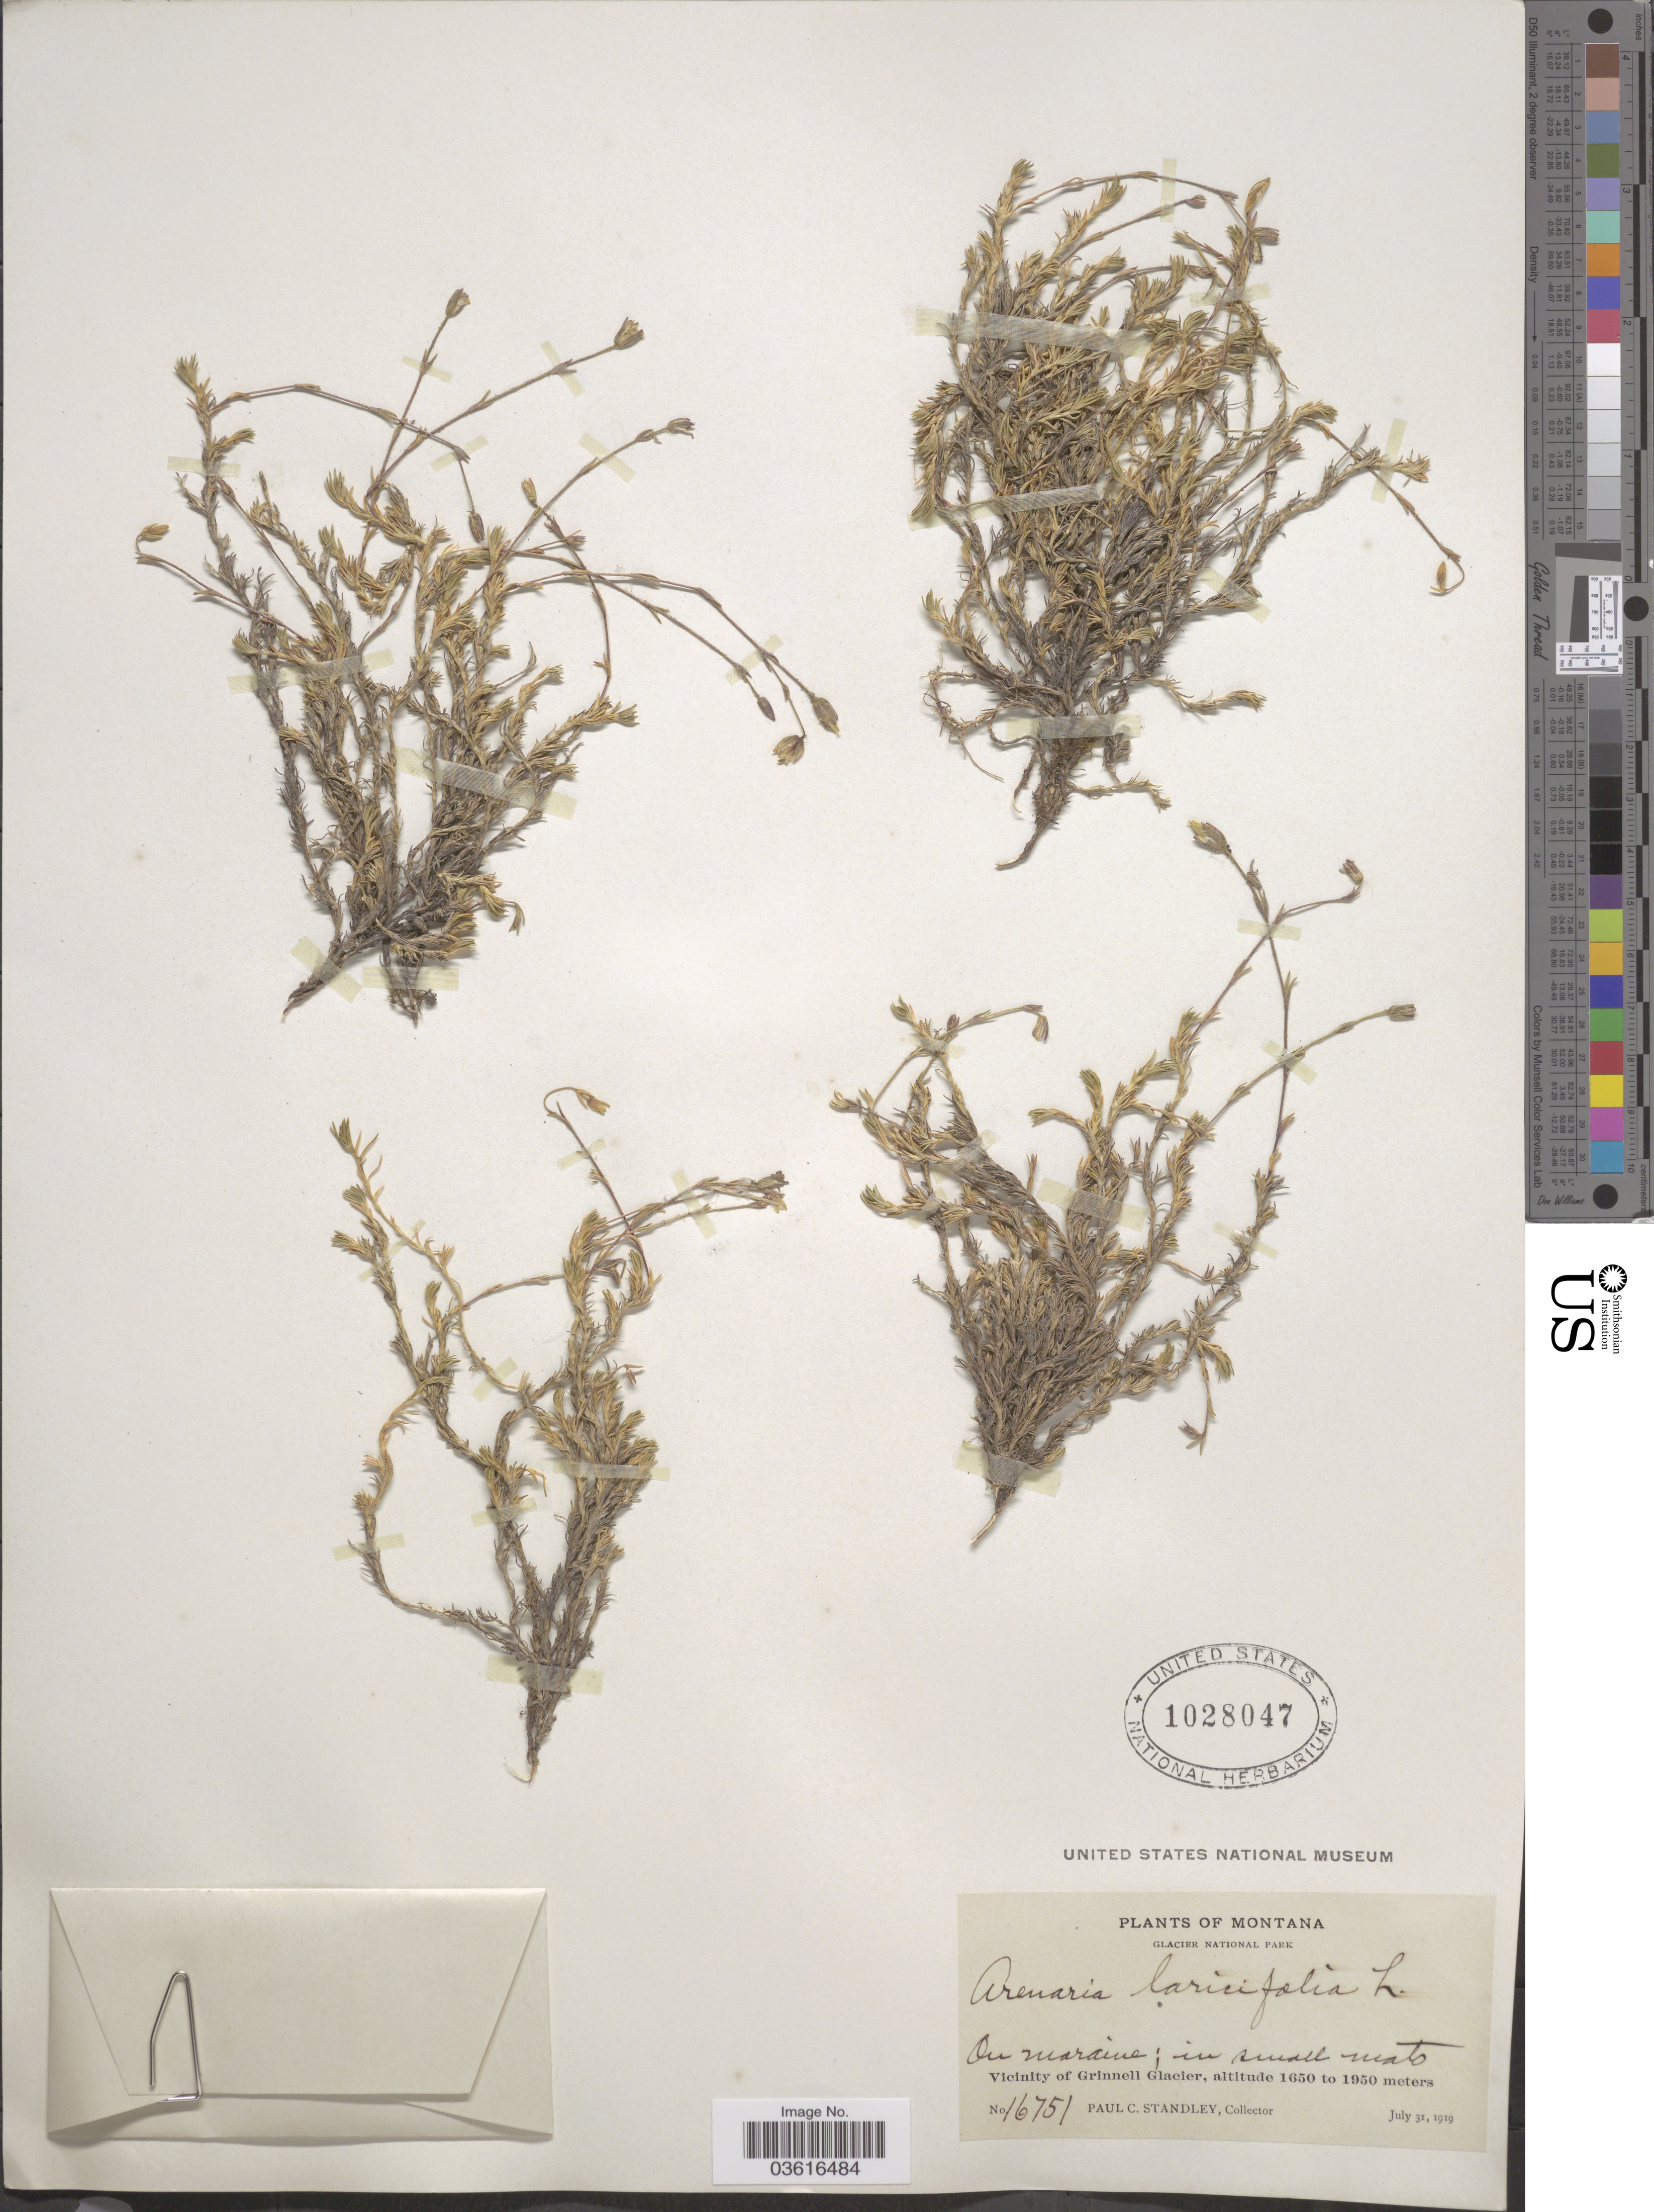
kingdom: Plantae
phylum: Tracheophyta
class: Magnoliopsida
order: Caryophyllales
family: Caryophyllaceae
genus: Cherleria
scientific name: Cherleria obtusiloba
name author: (Rydb.) A.J. Moore & Dillenb.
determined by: Strong, M. T., (US), Smithsonian Institution - National Museum of Natural History (UNITED STATES)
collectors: P. C. Standley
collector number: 16751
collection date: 1919-07-31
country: United States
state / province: Montana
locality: Glacier National Park. On maraine. Vicinity of Grinnell Glacier.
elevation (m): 1650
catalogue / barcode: US 1028047